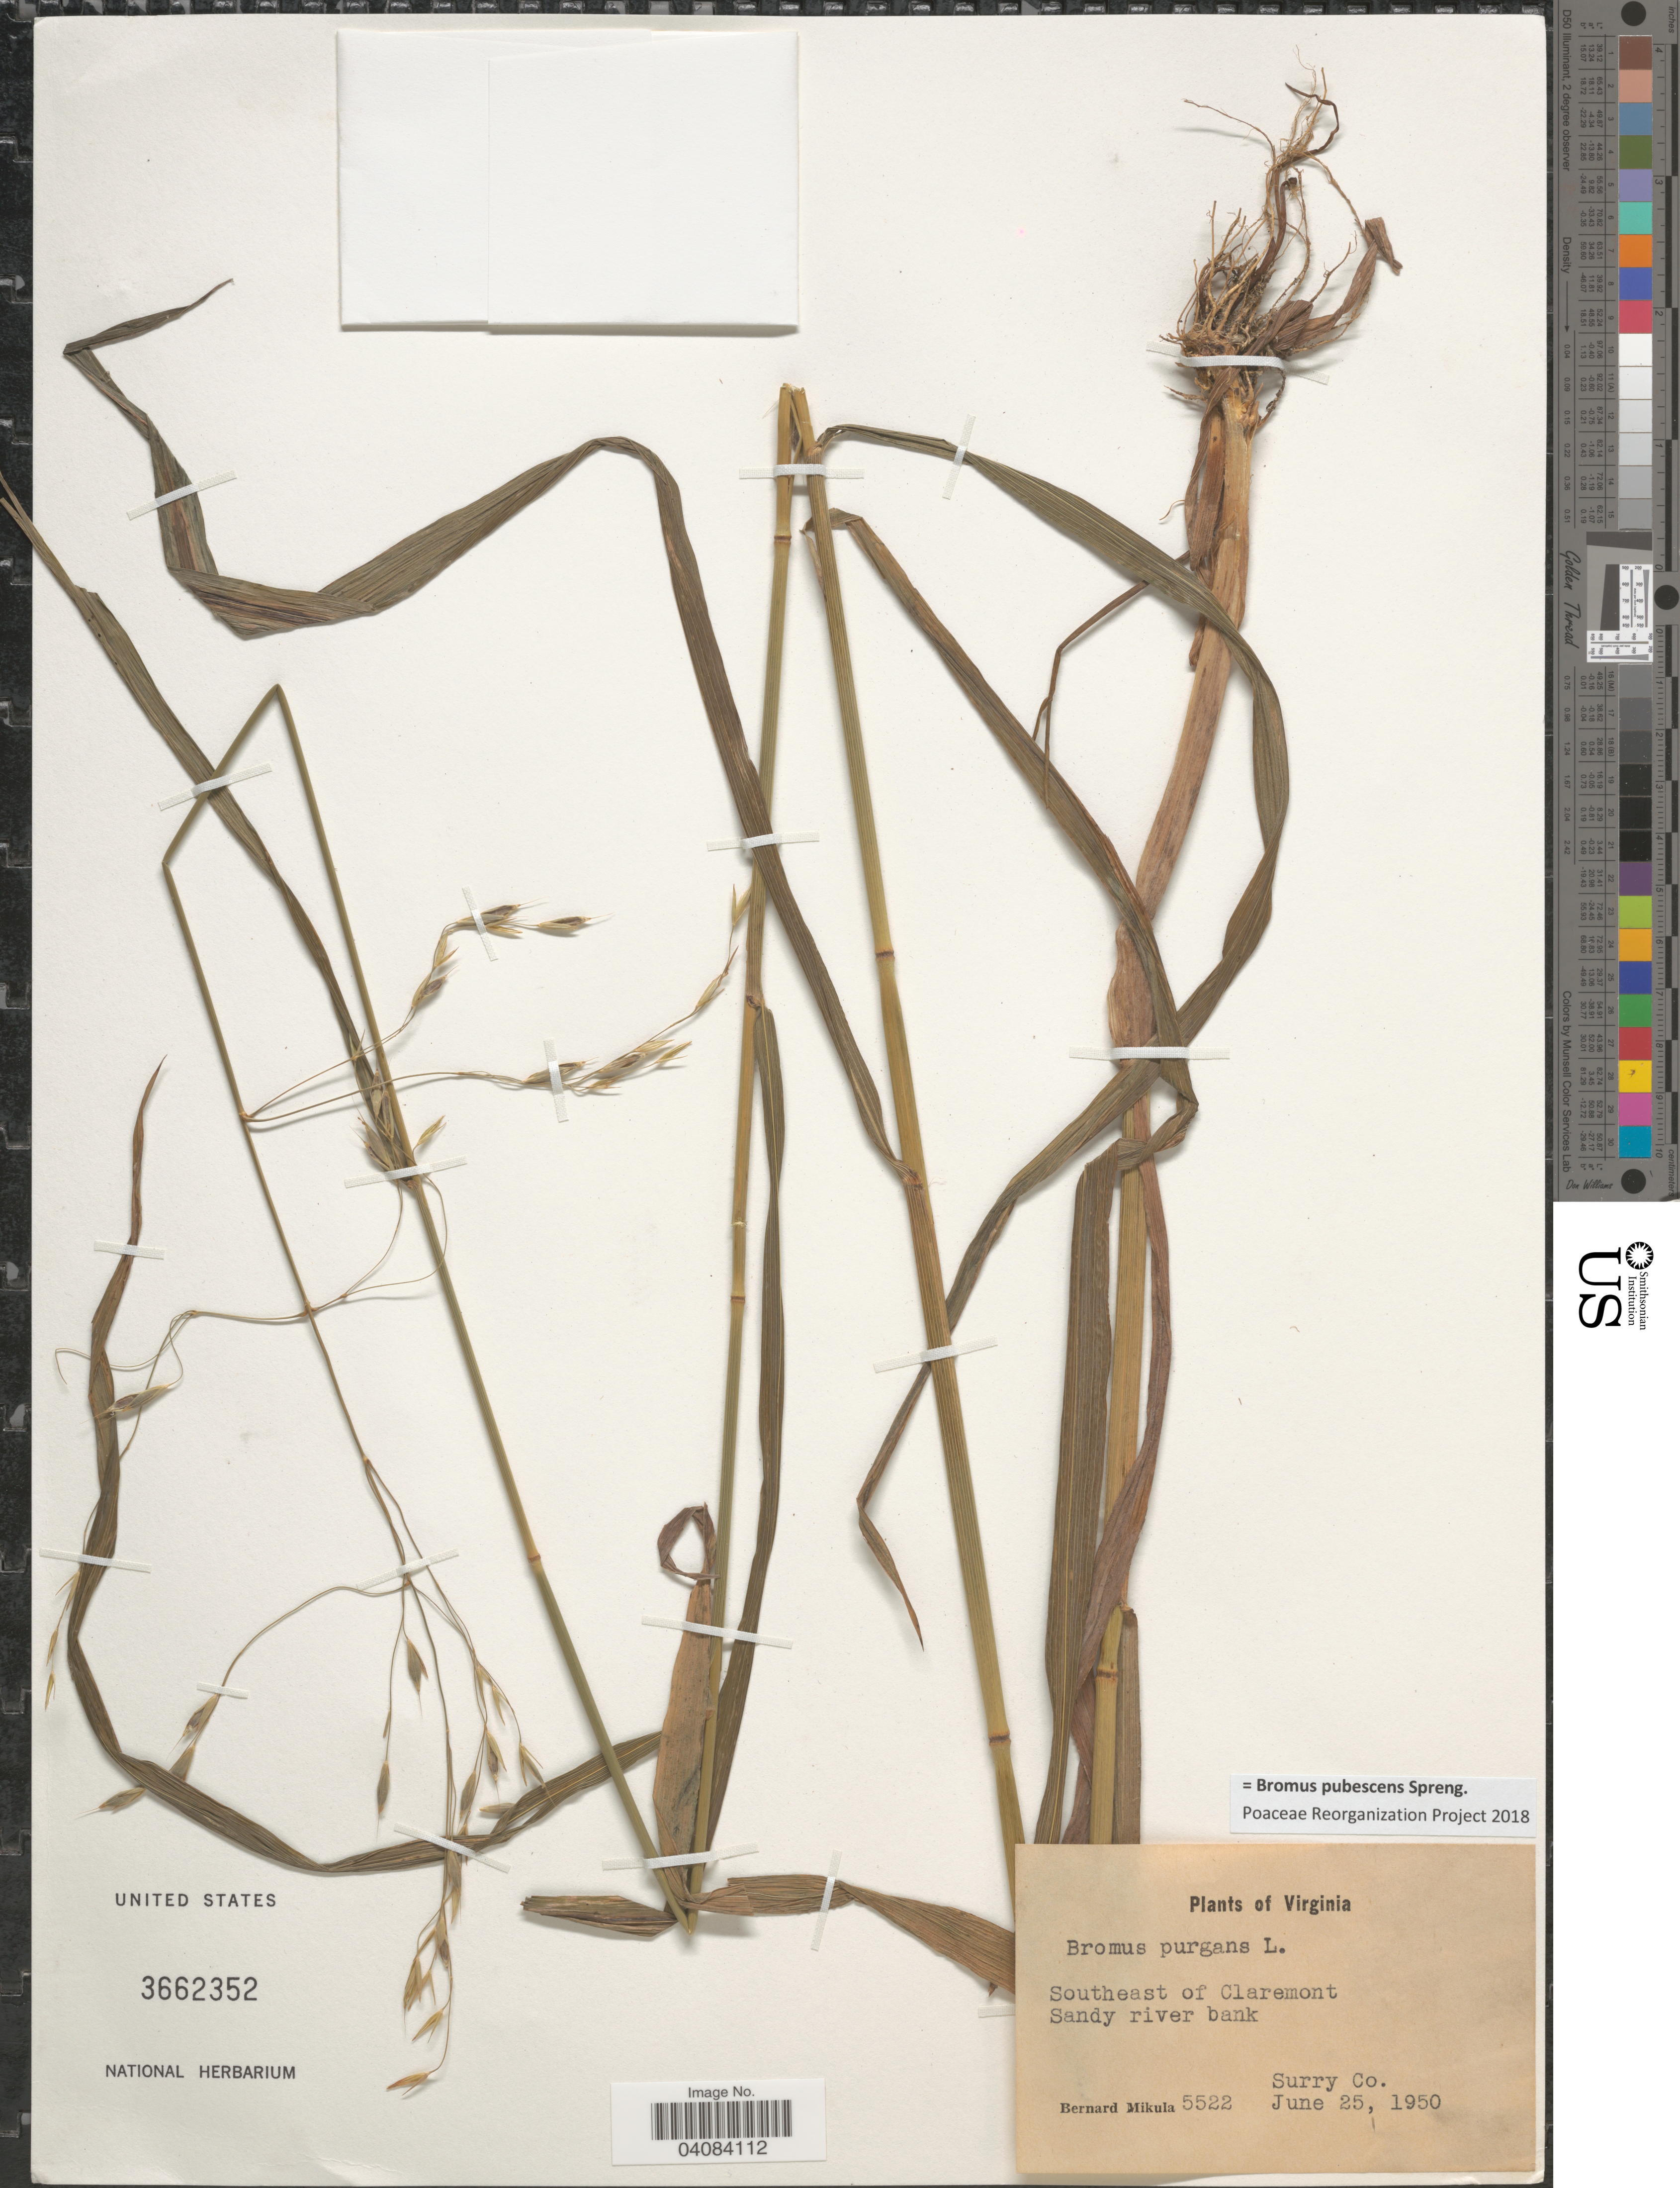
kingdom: Plantae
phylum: Tracheophyta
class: Liliopsida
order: Poales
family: Poaceae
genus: Bromus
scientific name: Bromus pubescens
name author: Muhl. ex Willd.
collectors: B. Mikula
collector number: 5522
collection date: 1950-06-25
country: United States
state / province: Virginia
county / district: Surry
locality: Southeast of Claremont. Sandy river bank.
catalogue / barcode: US 3662352